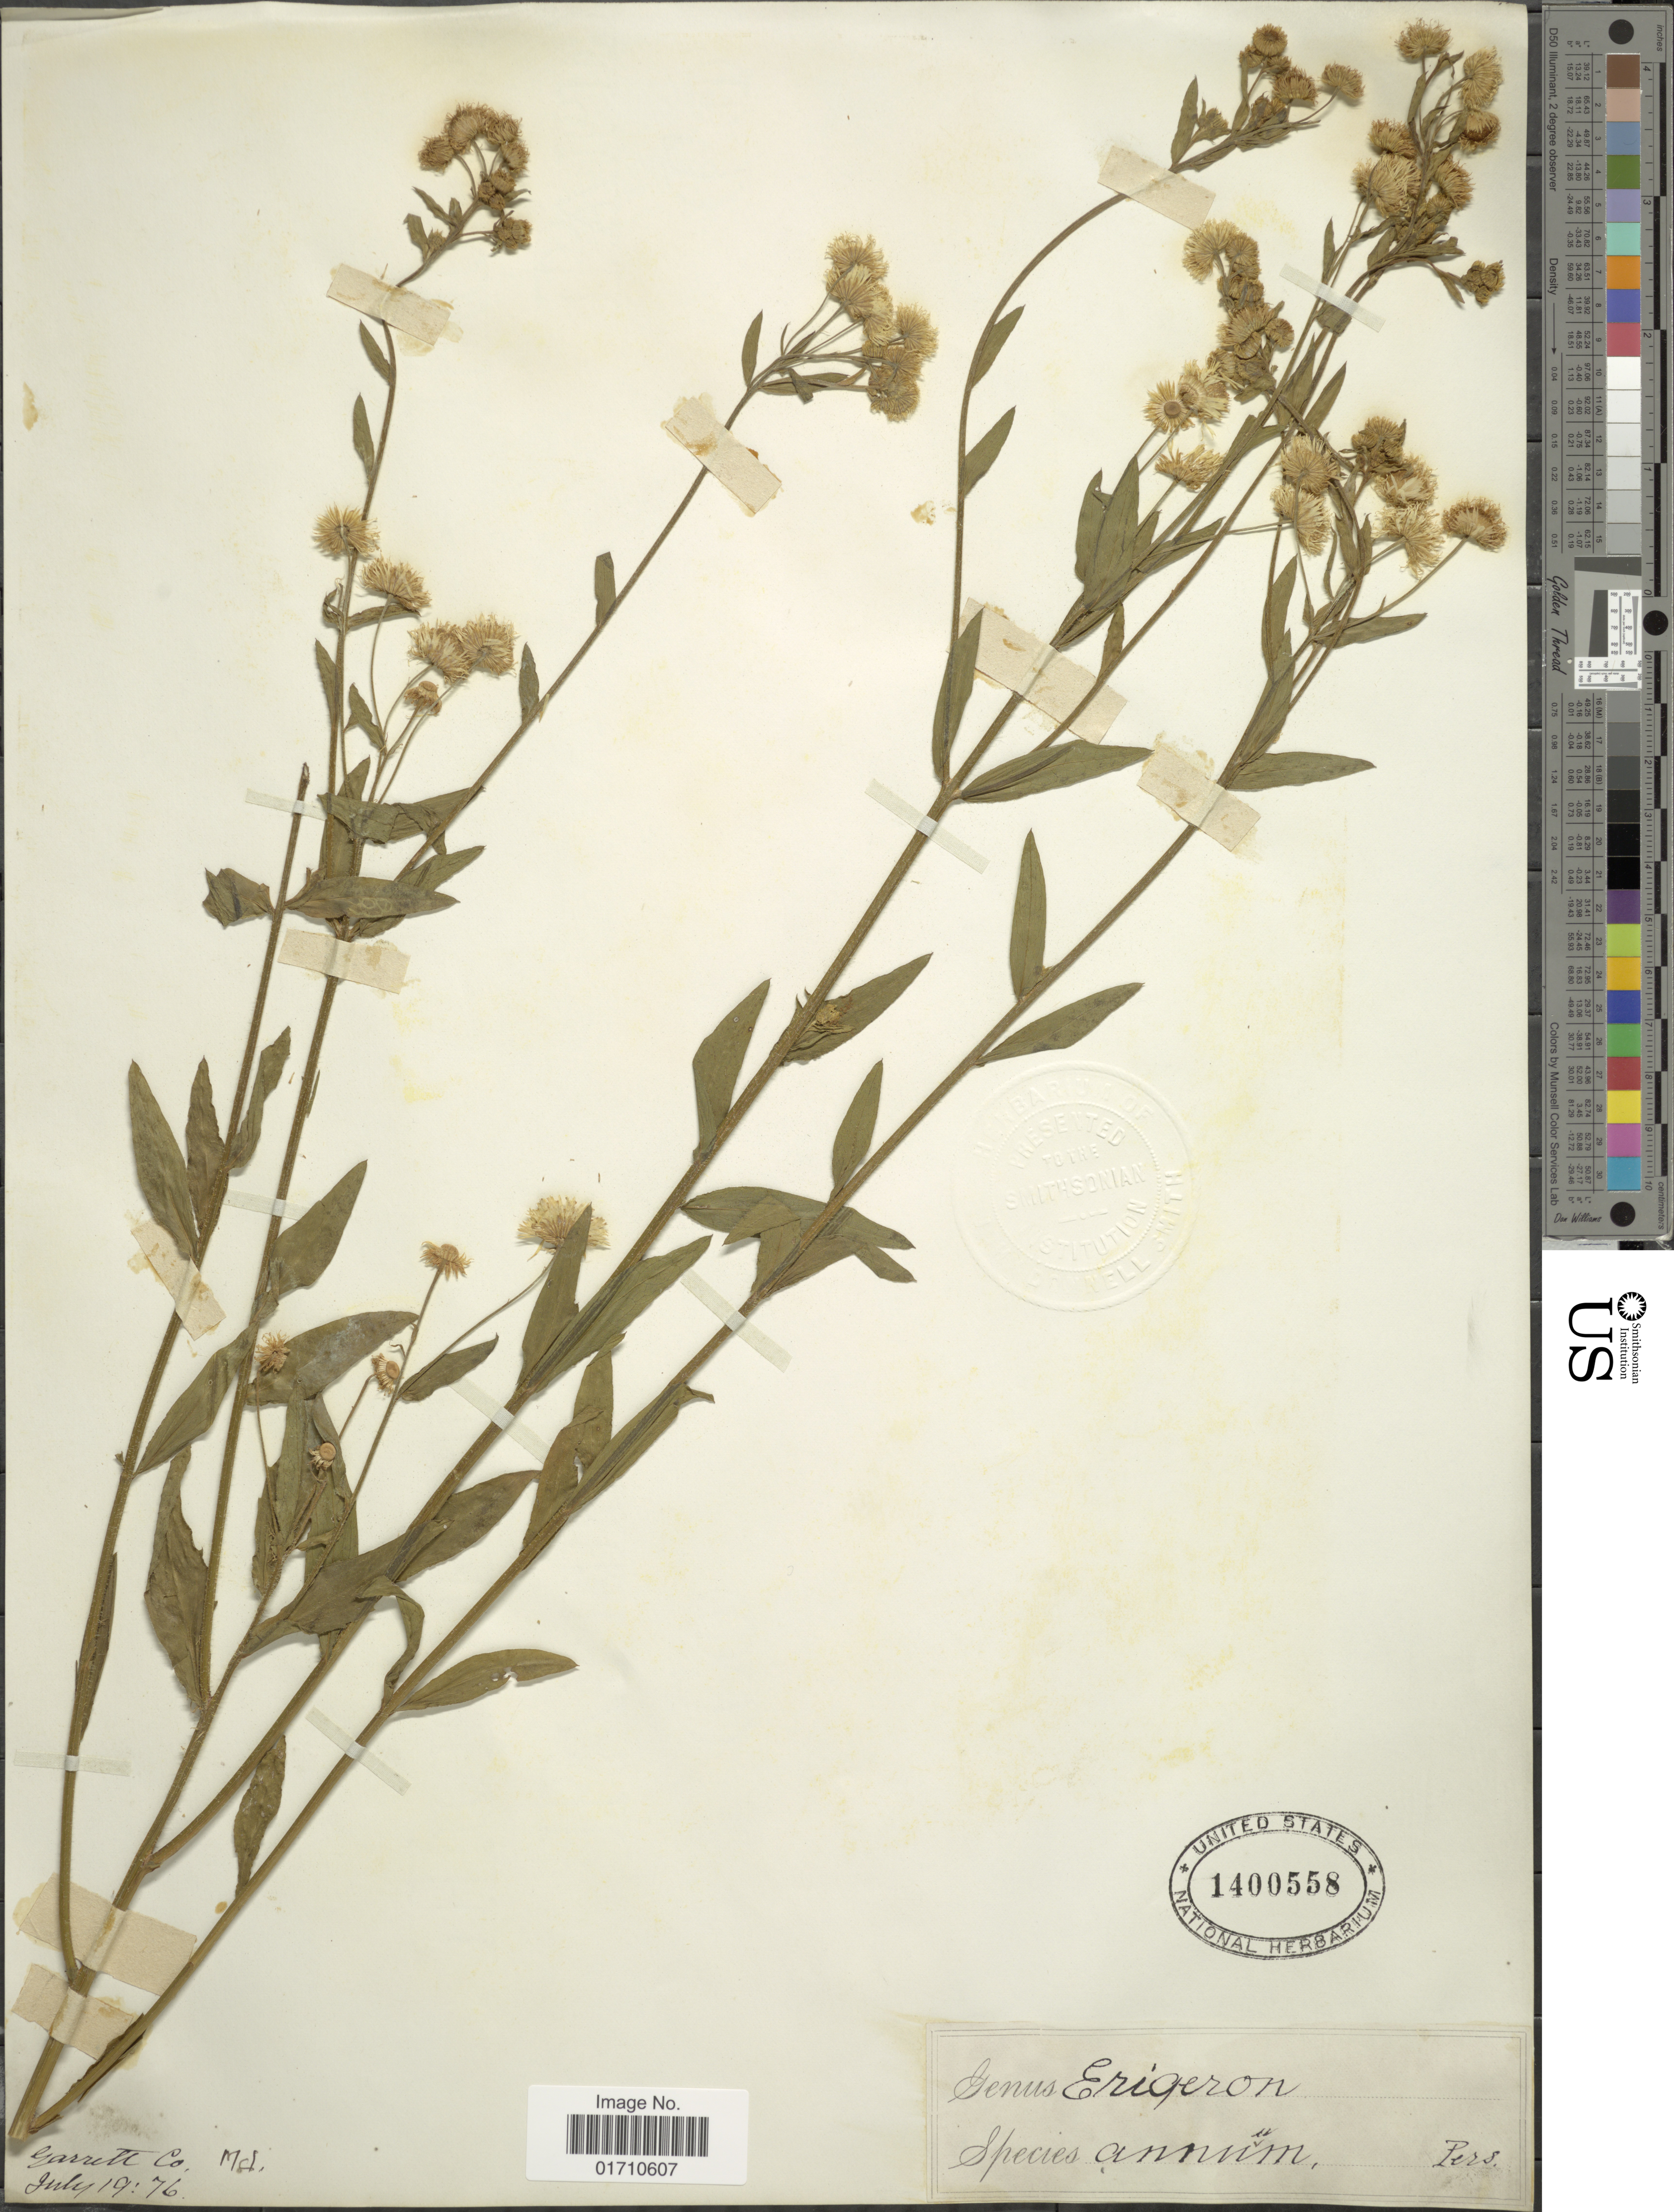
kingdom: Plantae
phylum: Tracheophyta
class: Magnoliopsida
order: Asterales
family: Asteraceae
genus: Erigeron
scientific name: Erigeron annuus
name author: (L.) Pers.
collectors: J. Donnell Smith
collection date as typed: Transcribed d/m/y: 19/7/76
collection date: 1876-07-19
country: United States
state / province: Maryland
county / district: Garrett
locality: Garrett Co., Md.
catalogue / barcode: US 1400558